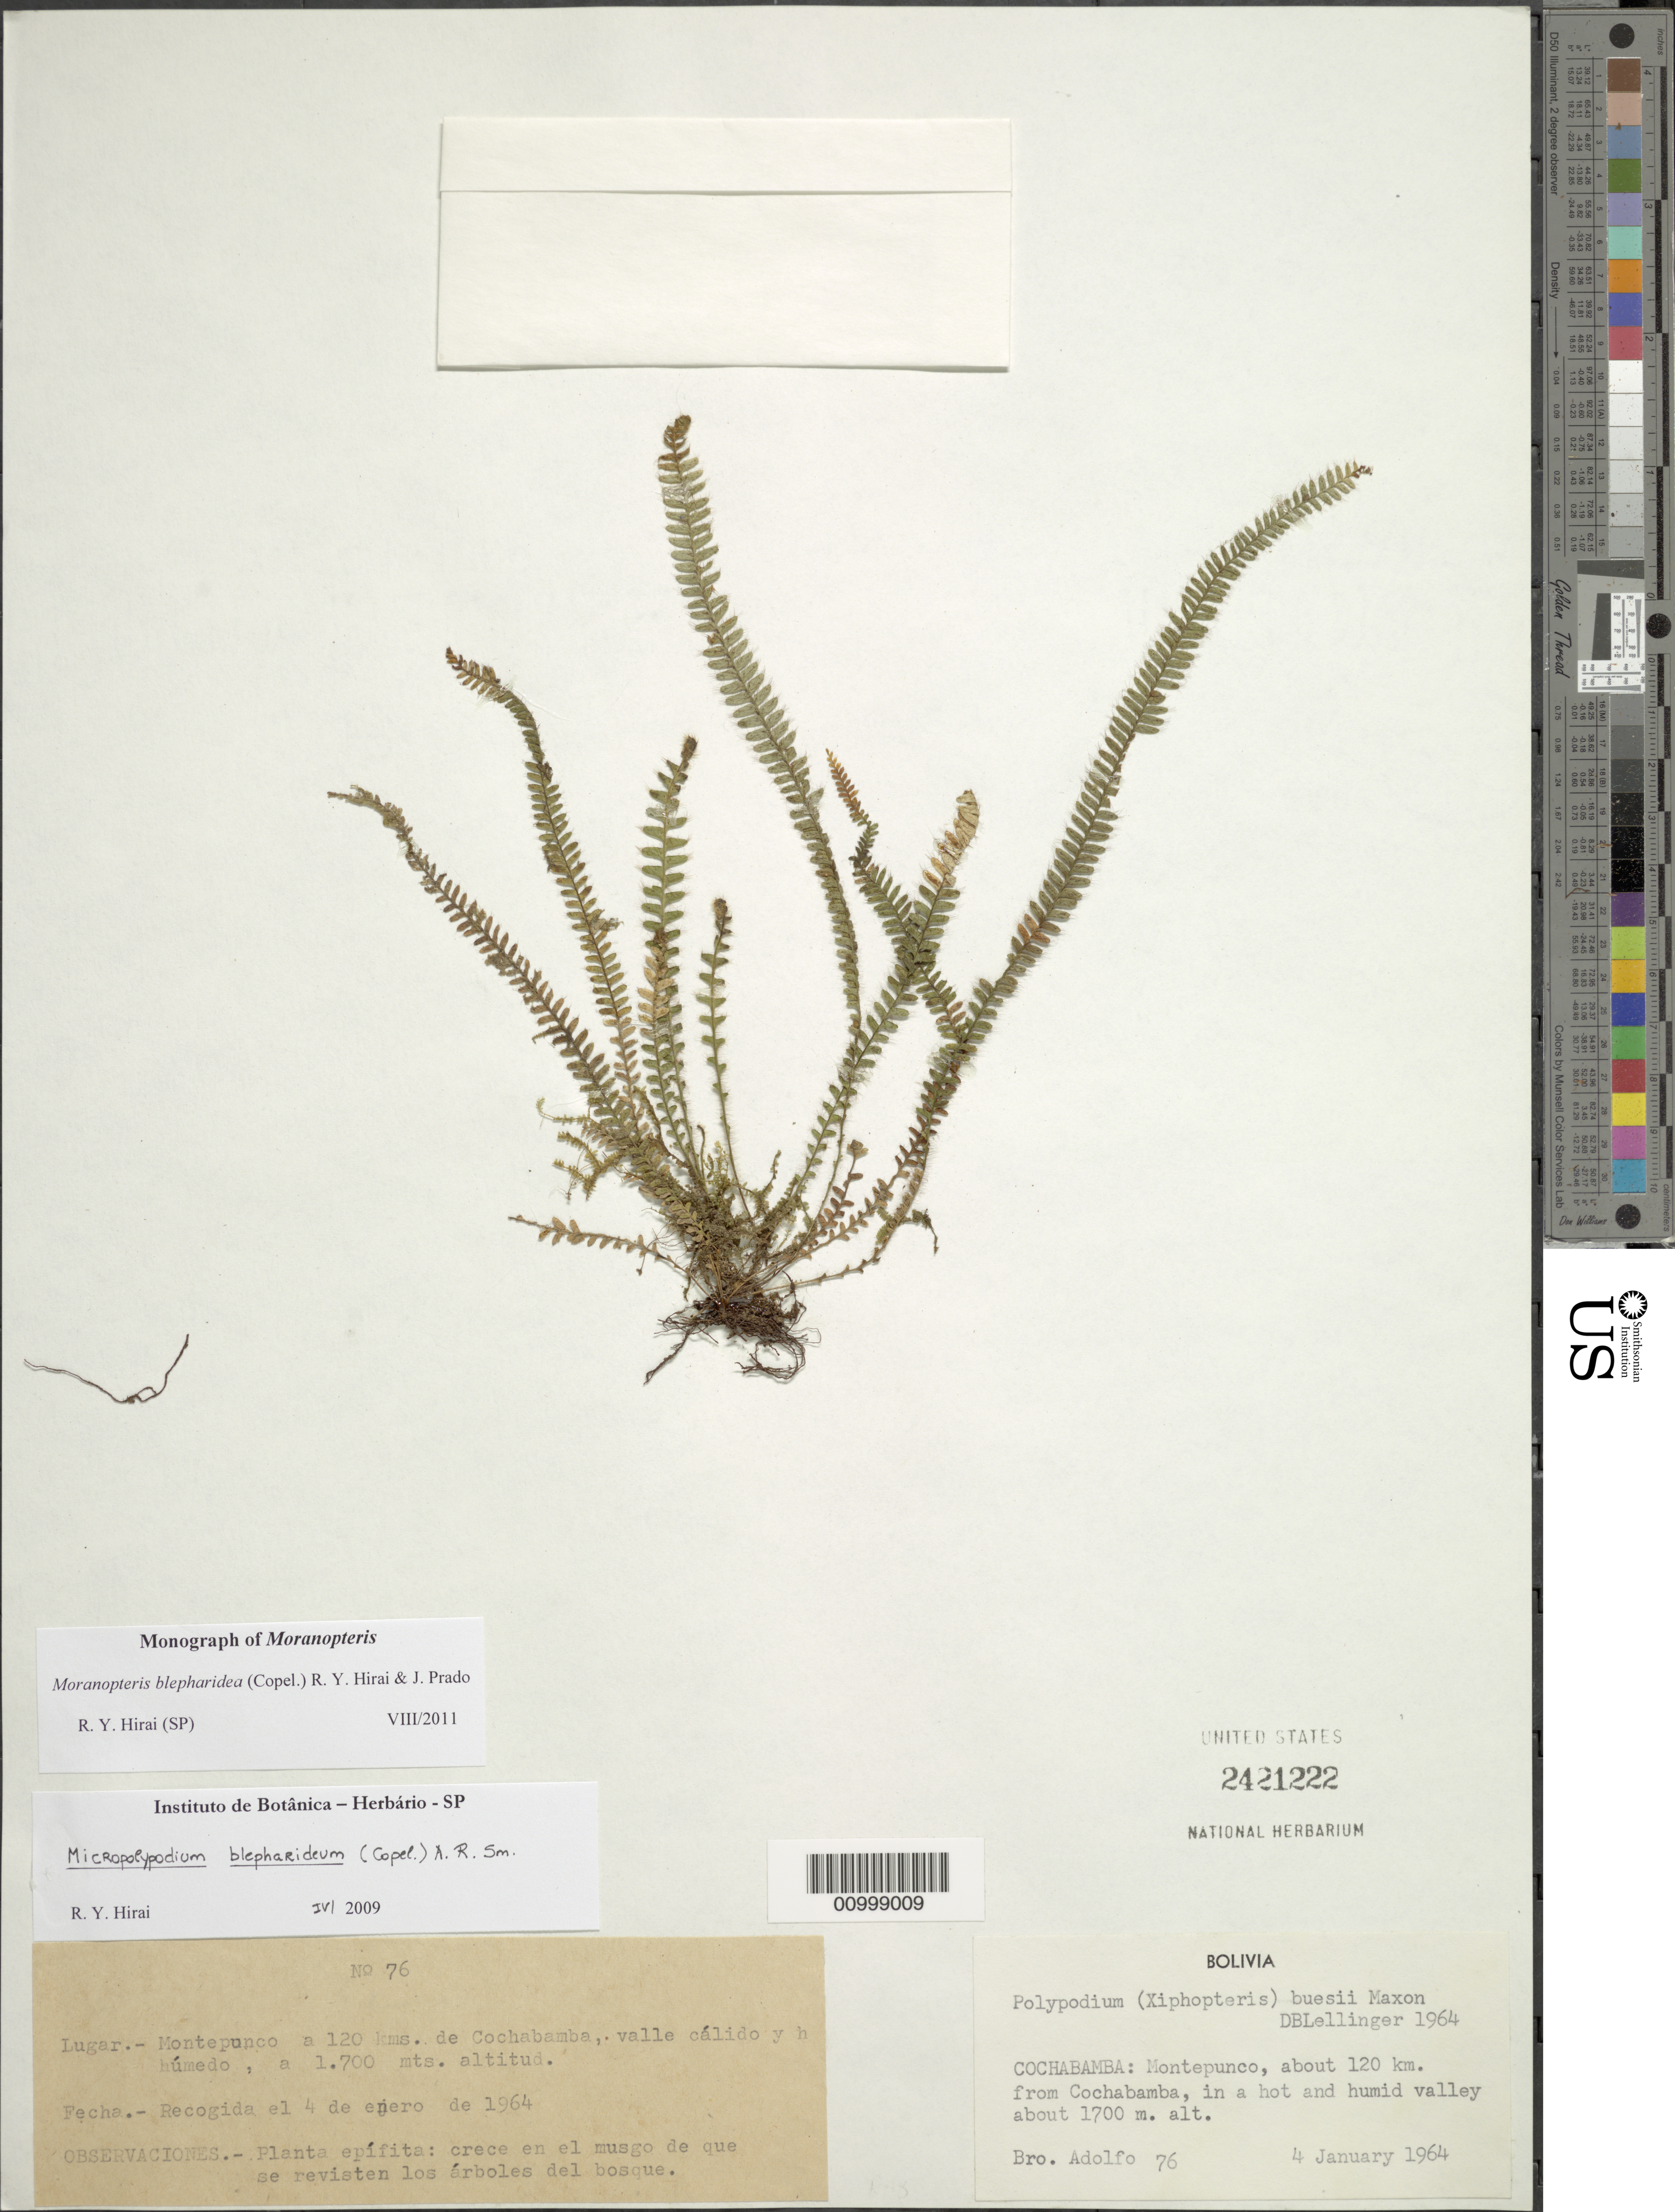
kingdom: Plantae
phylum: Tracheophyta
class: Polypodiopsida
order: Polypodiales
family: Polypodiaceae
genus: Moranopteris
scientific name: Moranopteris blepharidea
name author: (Copel.) R. Y. Hirai & J. Prado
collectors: Bro. Adolfo M.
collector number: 76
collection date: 1964-01-04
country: Bolivia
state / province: Cochabamba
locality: Montepunco, about 120 km. from Cochabamba, in a hot and humid valley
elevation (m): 1700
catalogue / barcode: US 2421222